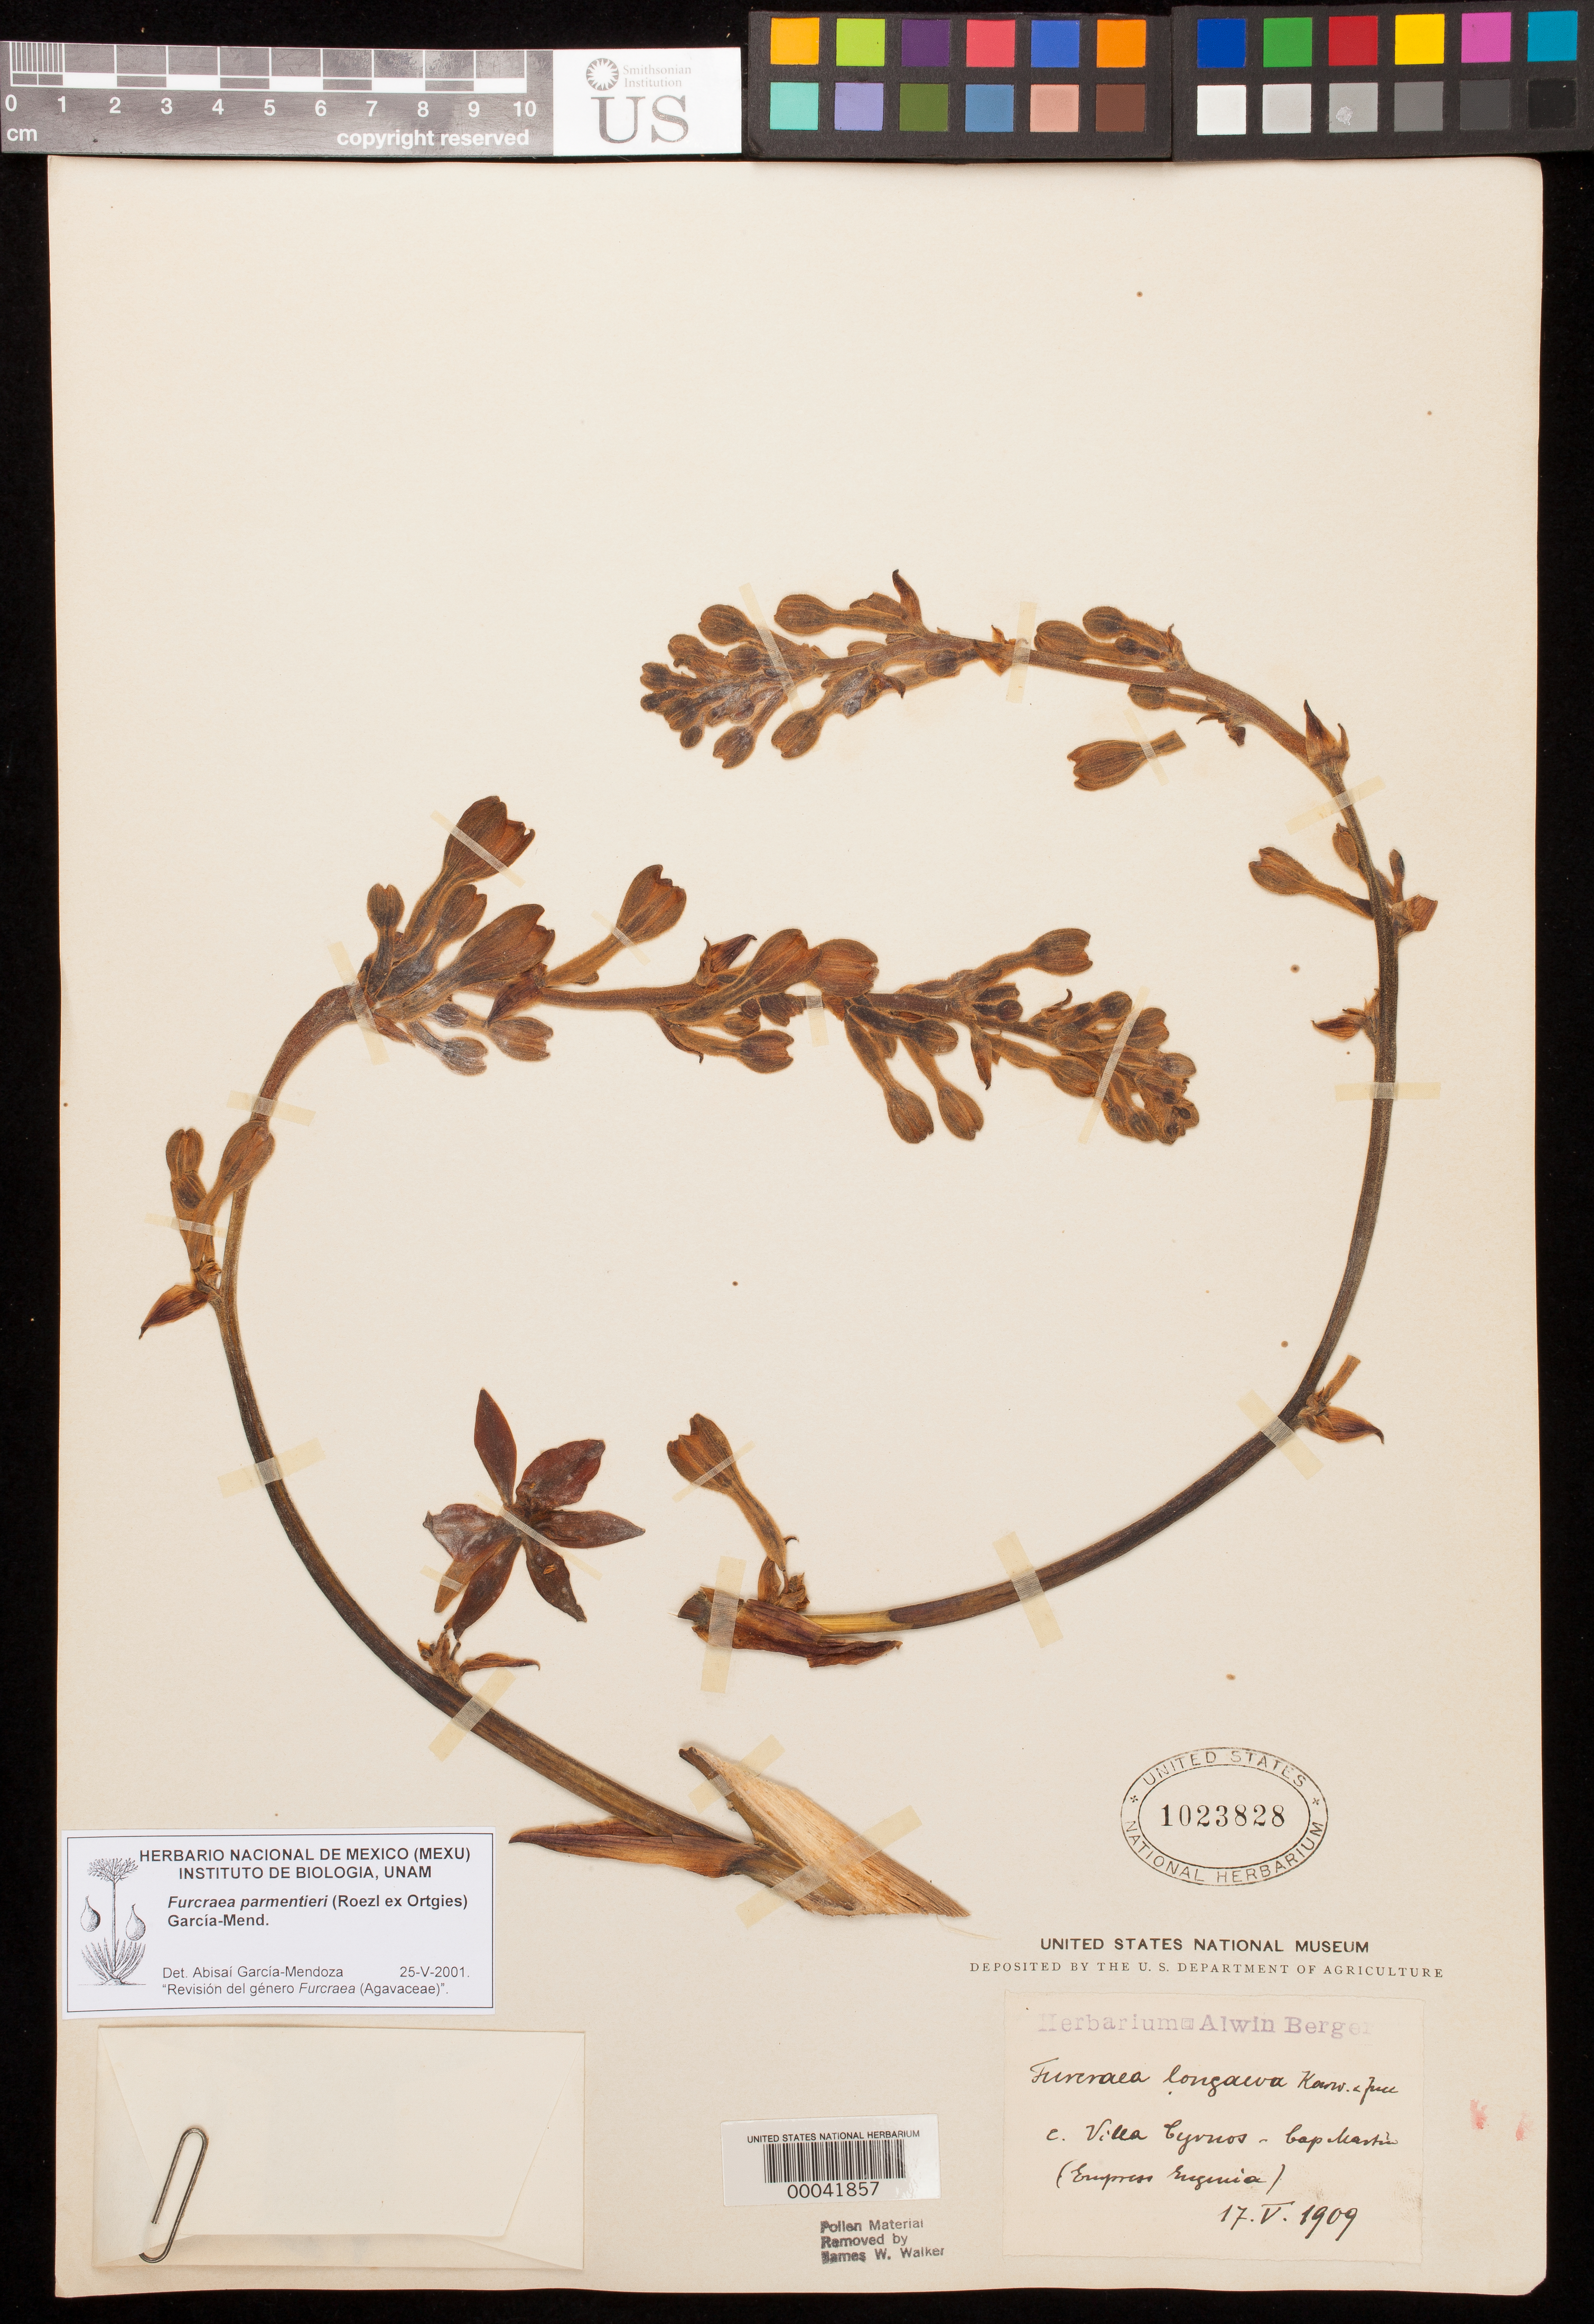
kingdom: Plantae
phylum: Tracheophyta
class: Liliopsida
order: Asparagales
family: Asparagaceae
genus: Furcraea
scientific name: Furcraea parmentieri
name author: (Roezl) García-Mend.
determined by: García-Mendoza, A.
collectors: A. Berger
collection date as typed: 17 May 1909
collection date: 1909-05-17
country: Mexico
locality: E of Monserrat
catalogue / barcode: US 1023828